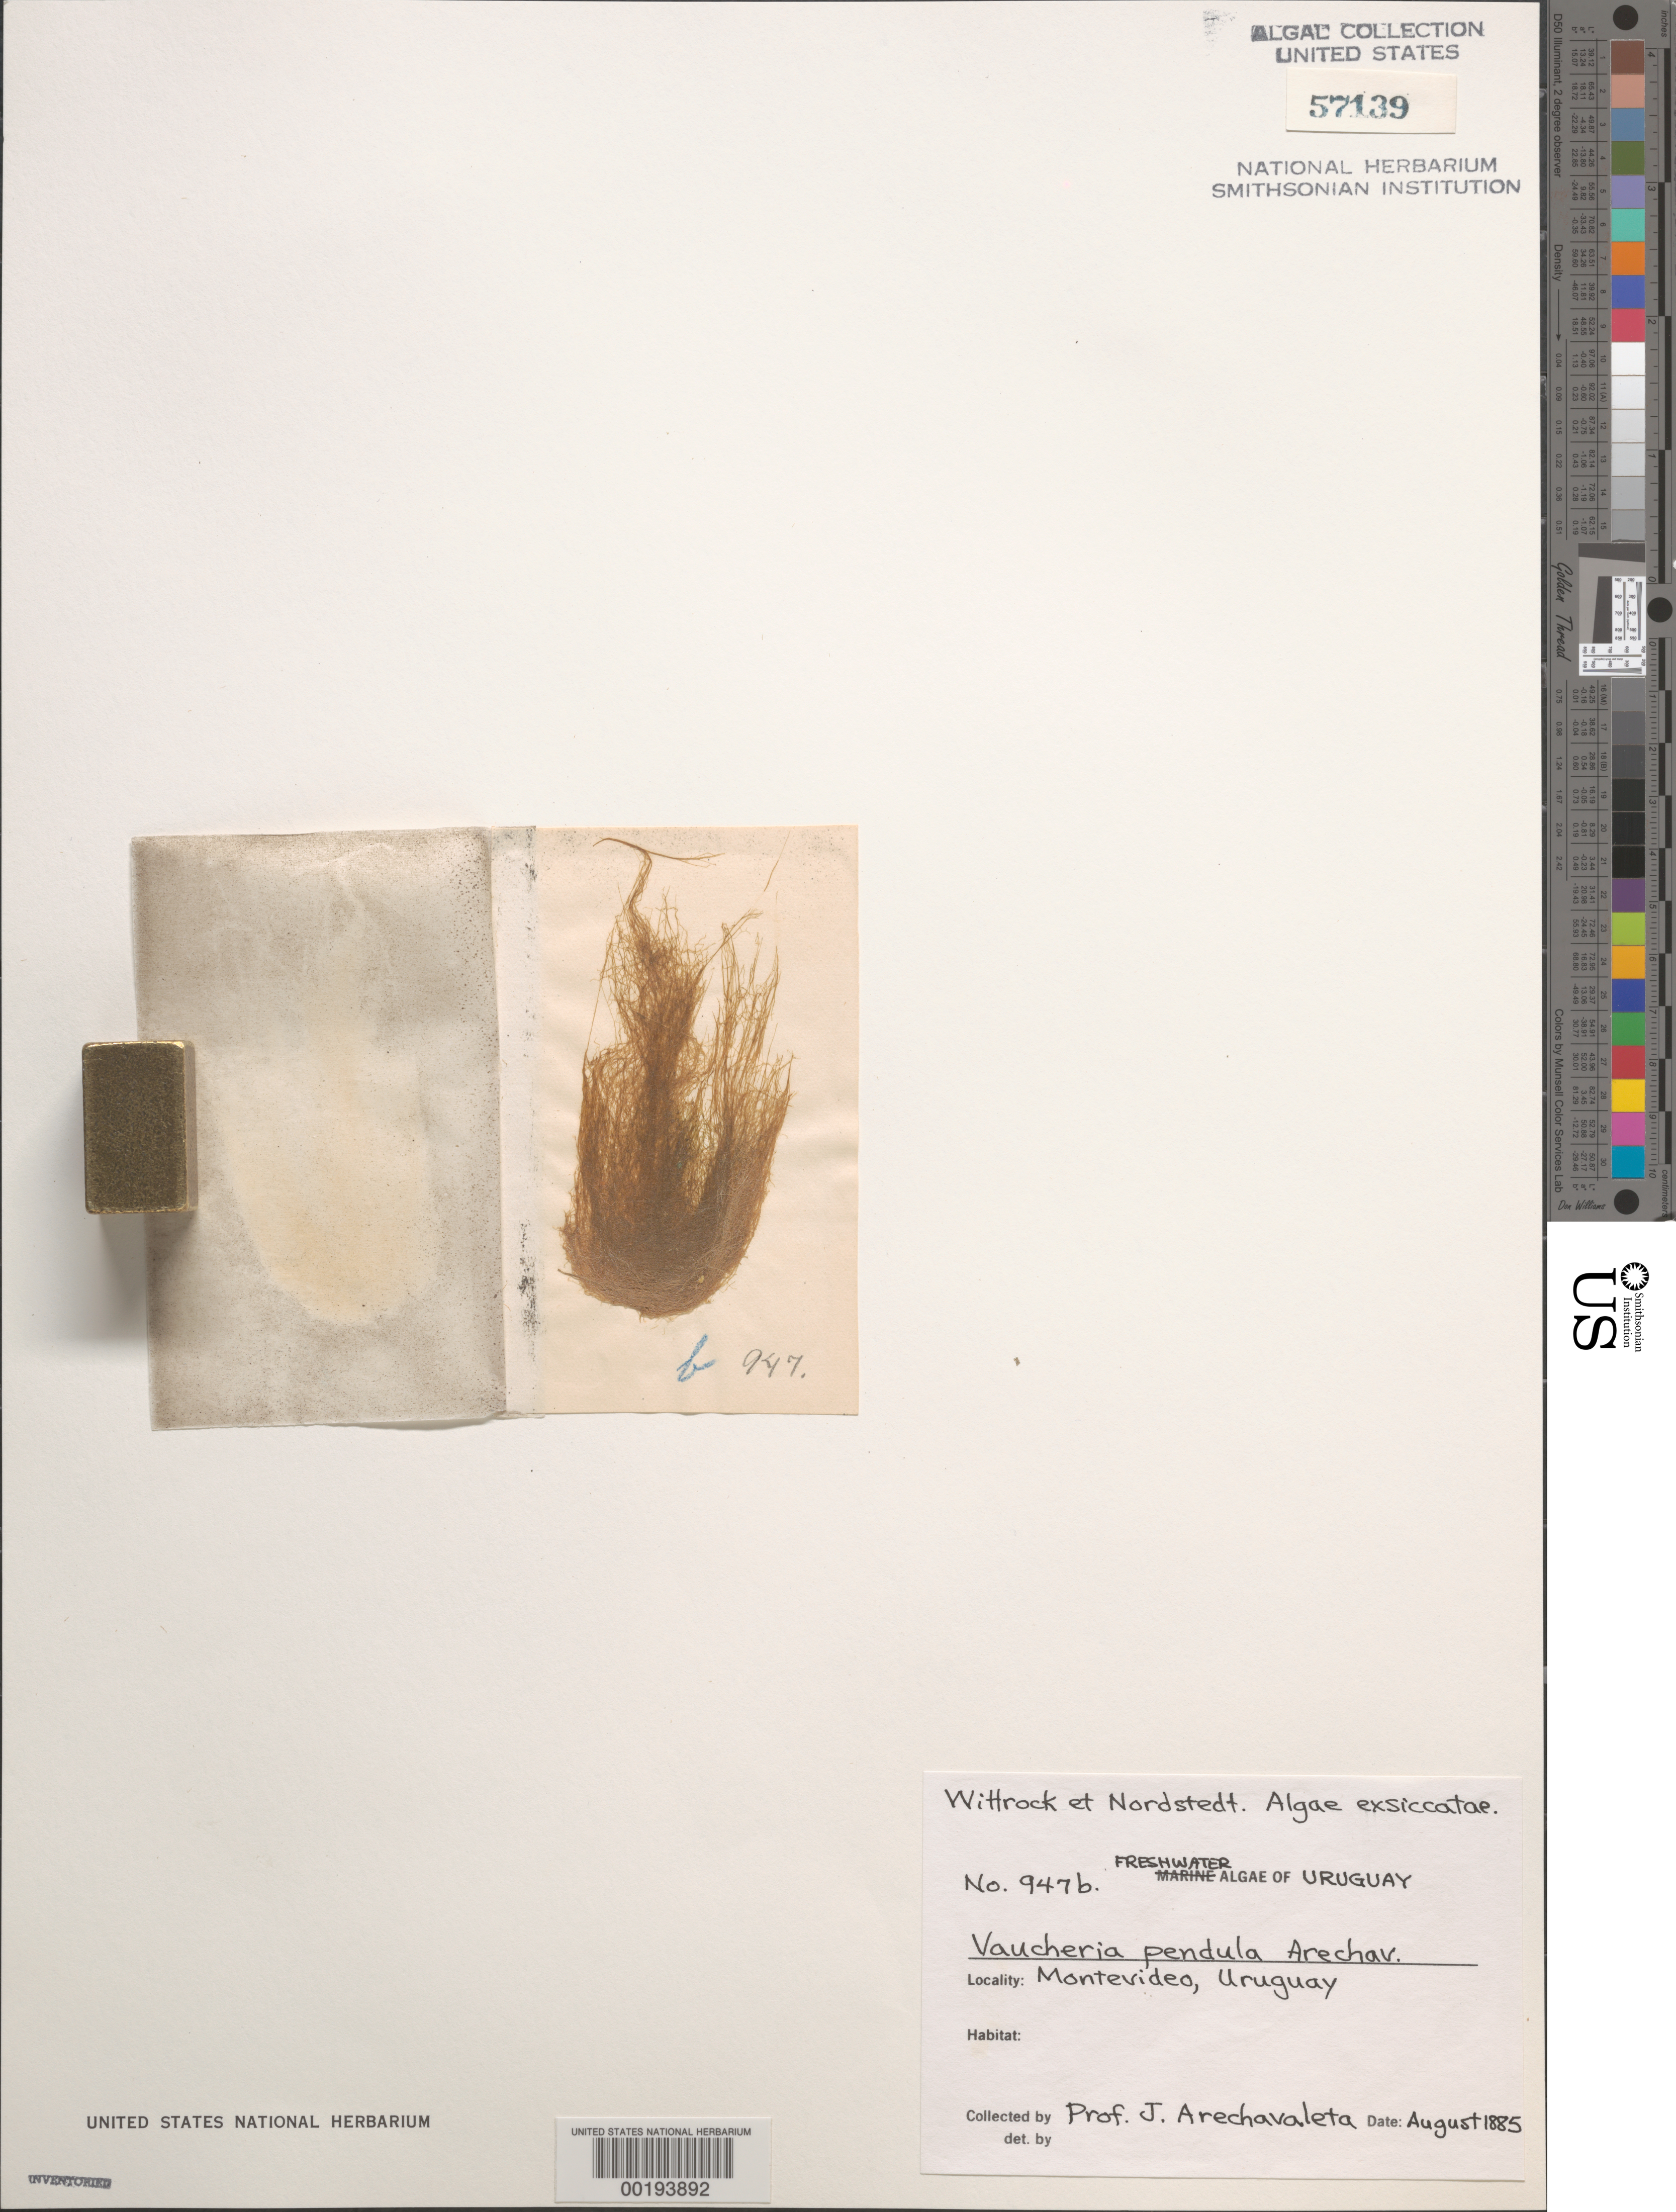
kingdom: Chromista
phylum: Ochrophyta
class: Xanthophyceae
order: Vaucheriales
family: Vaucheriaceae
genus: Vaucheria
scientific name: Vaucheria pendula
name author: P.F. Reinsch in Rabenh.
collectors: J. Arechavaleta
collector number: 947b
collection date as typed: Aug 1885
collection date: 1885-08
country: Uruguay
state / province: Montevideo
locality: Montevideo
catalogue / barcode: US 57139